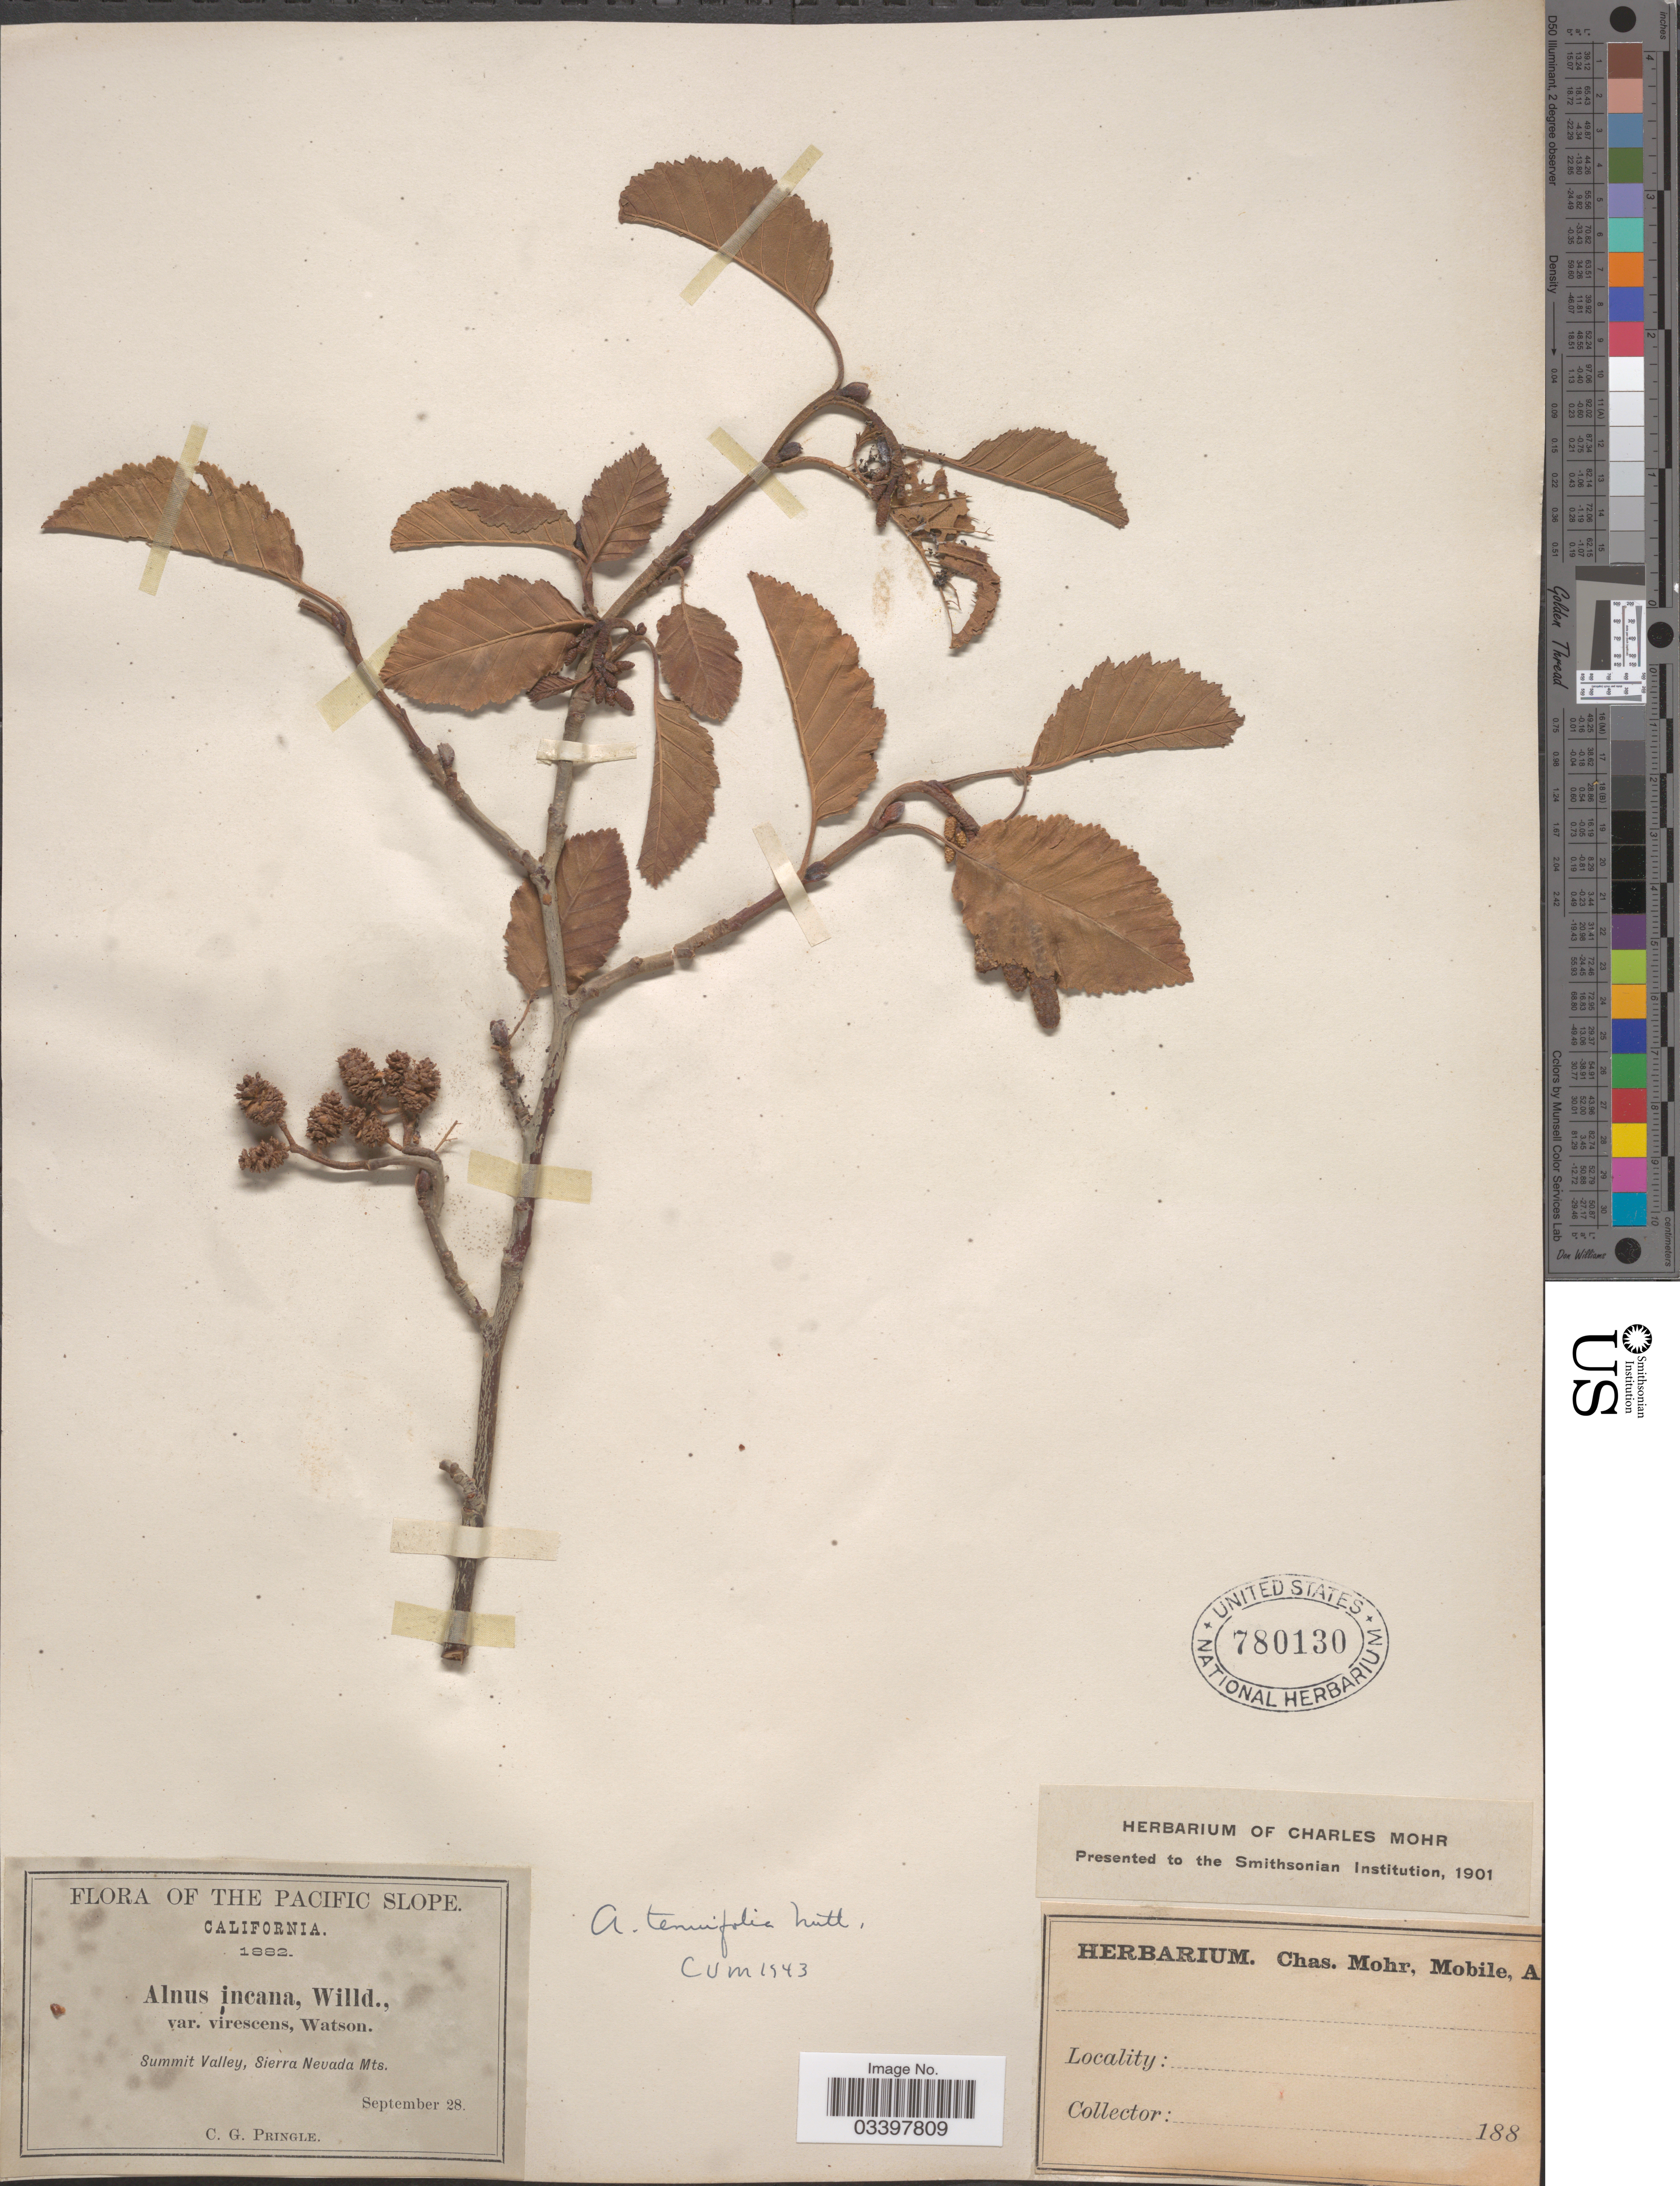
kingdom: Plantae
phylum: Tracheophyta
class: Magnoliopsida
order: Fagales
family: Betulaceae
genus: Alnus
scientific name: Alnus incana subsp. tenuifolia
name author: (Nutt.) Breitung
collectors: C. G. Pringle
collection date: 1882-09-28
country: United States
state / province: California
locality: The Pacific Slope. Summit Valley, Sierra Nevada Mts.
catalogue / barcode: US 780130